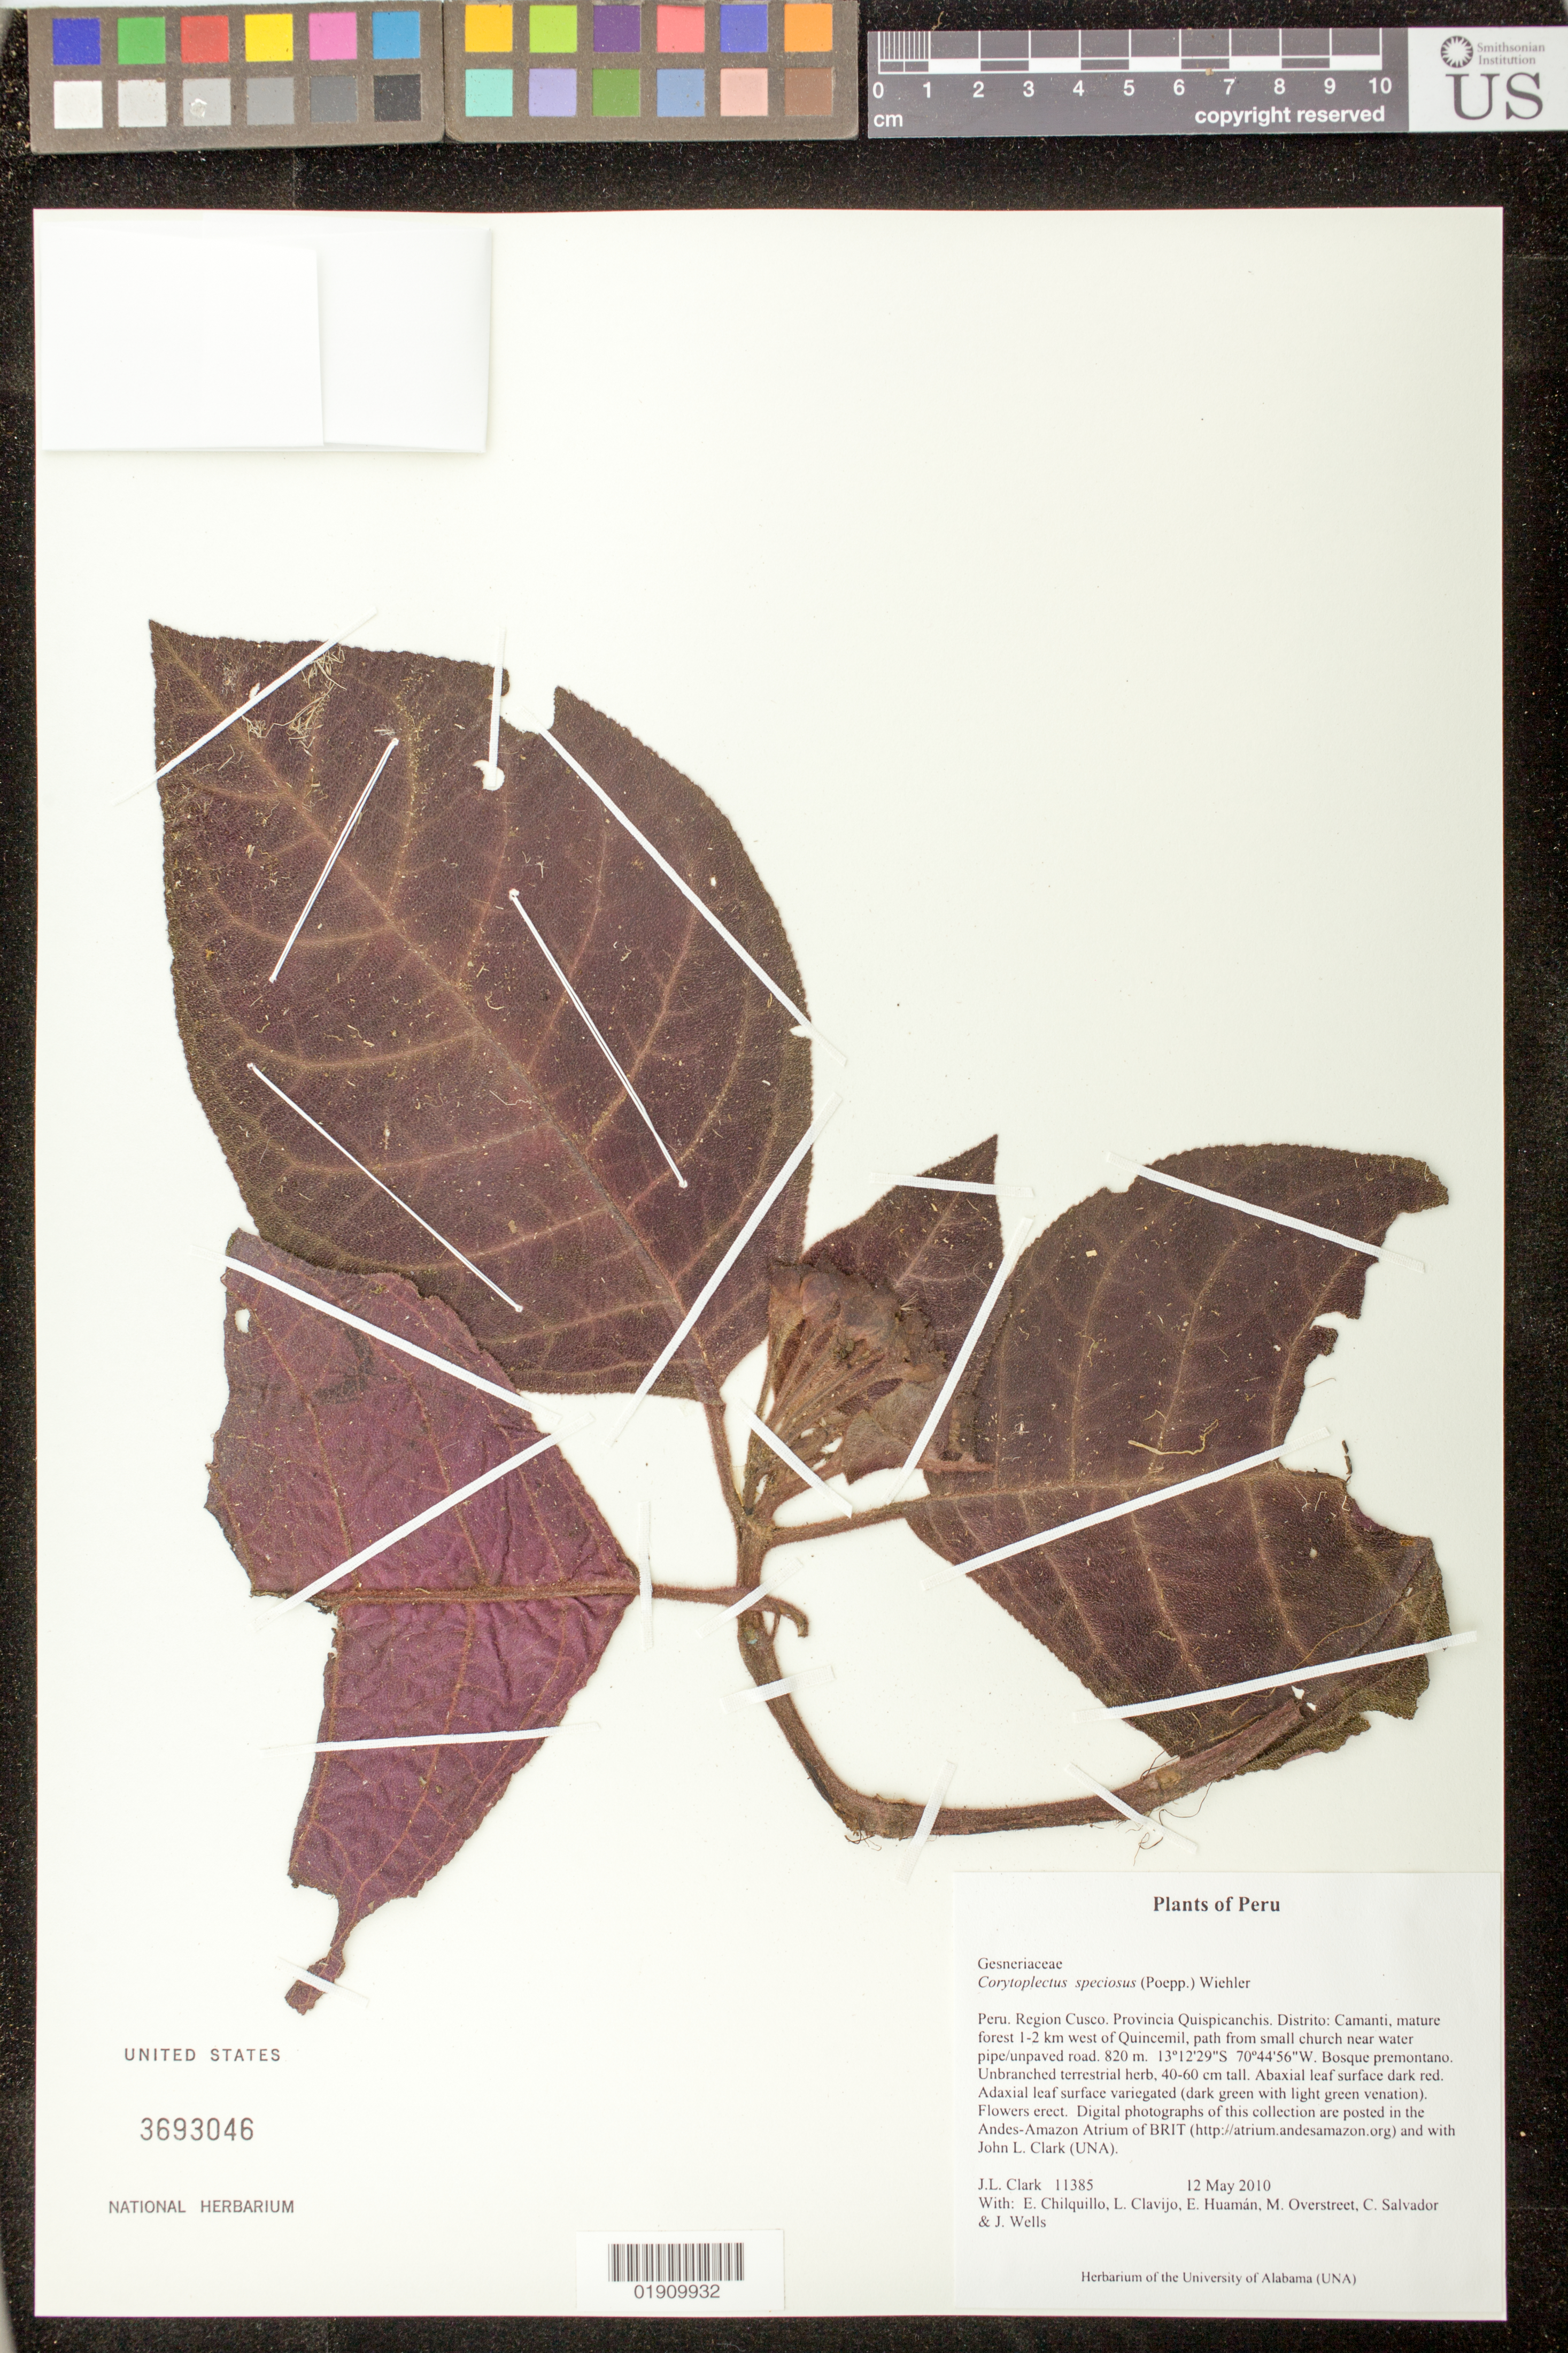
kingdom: Plantae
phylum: Tracheophyta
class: Magnoliopsida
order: Lamiales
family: Gesneriaceae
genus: Corytoplectus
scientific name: Corytoplectus speciosus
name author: (Poepp.) Wiehler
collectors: J. L. Clark, E. Chilquillo, E. Huamán, M. Overstreet, C. Salvador & J. Wells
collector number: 11385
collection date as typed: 12 May 2010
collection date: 2010-05-12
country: Peru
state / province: Cusco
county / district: Quispicanchis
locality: Peru. Region Cusco. Provincia Quispicanchis. Distrito: Camanti, mature forest 1-2 km west of Quincemil, path from small church near water pipe/unpaved road.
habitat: Bosque premontano.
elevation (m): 820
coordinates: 13°12'29"S, 70°44'56"W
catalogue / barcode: US 3693046